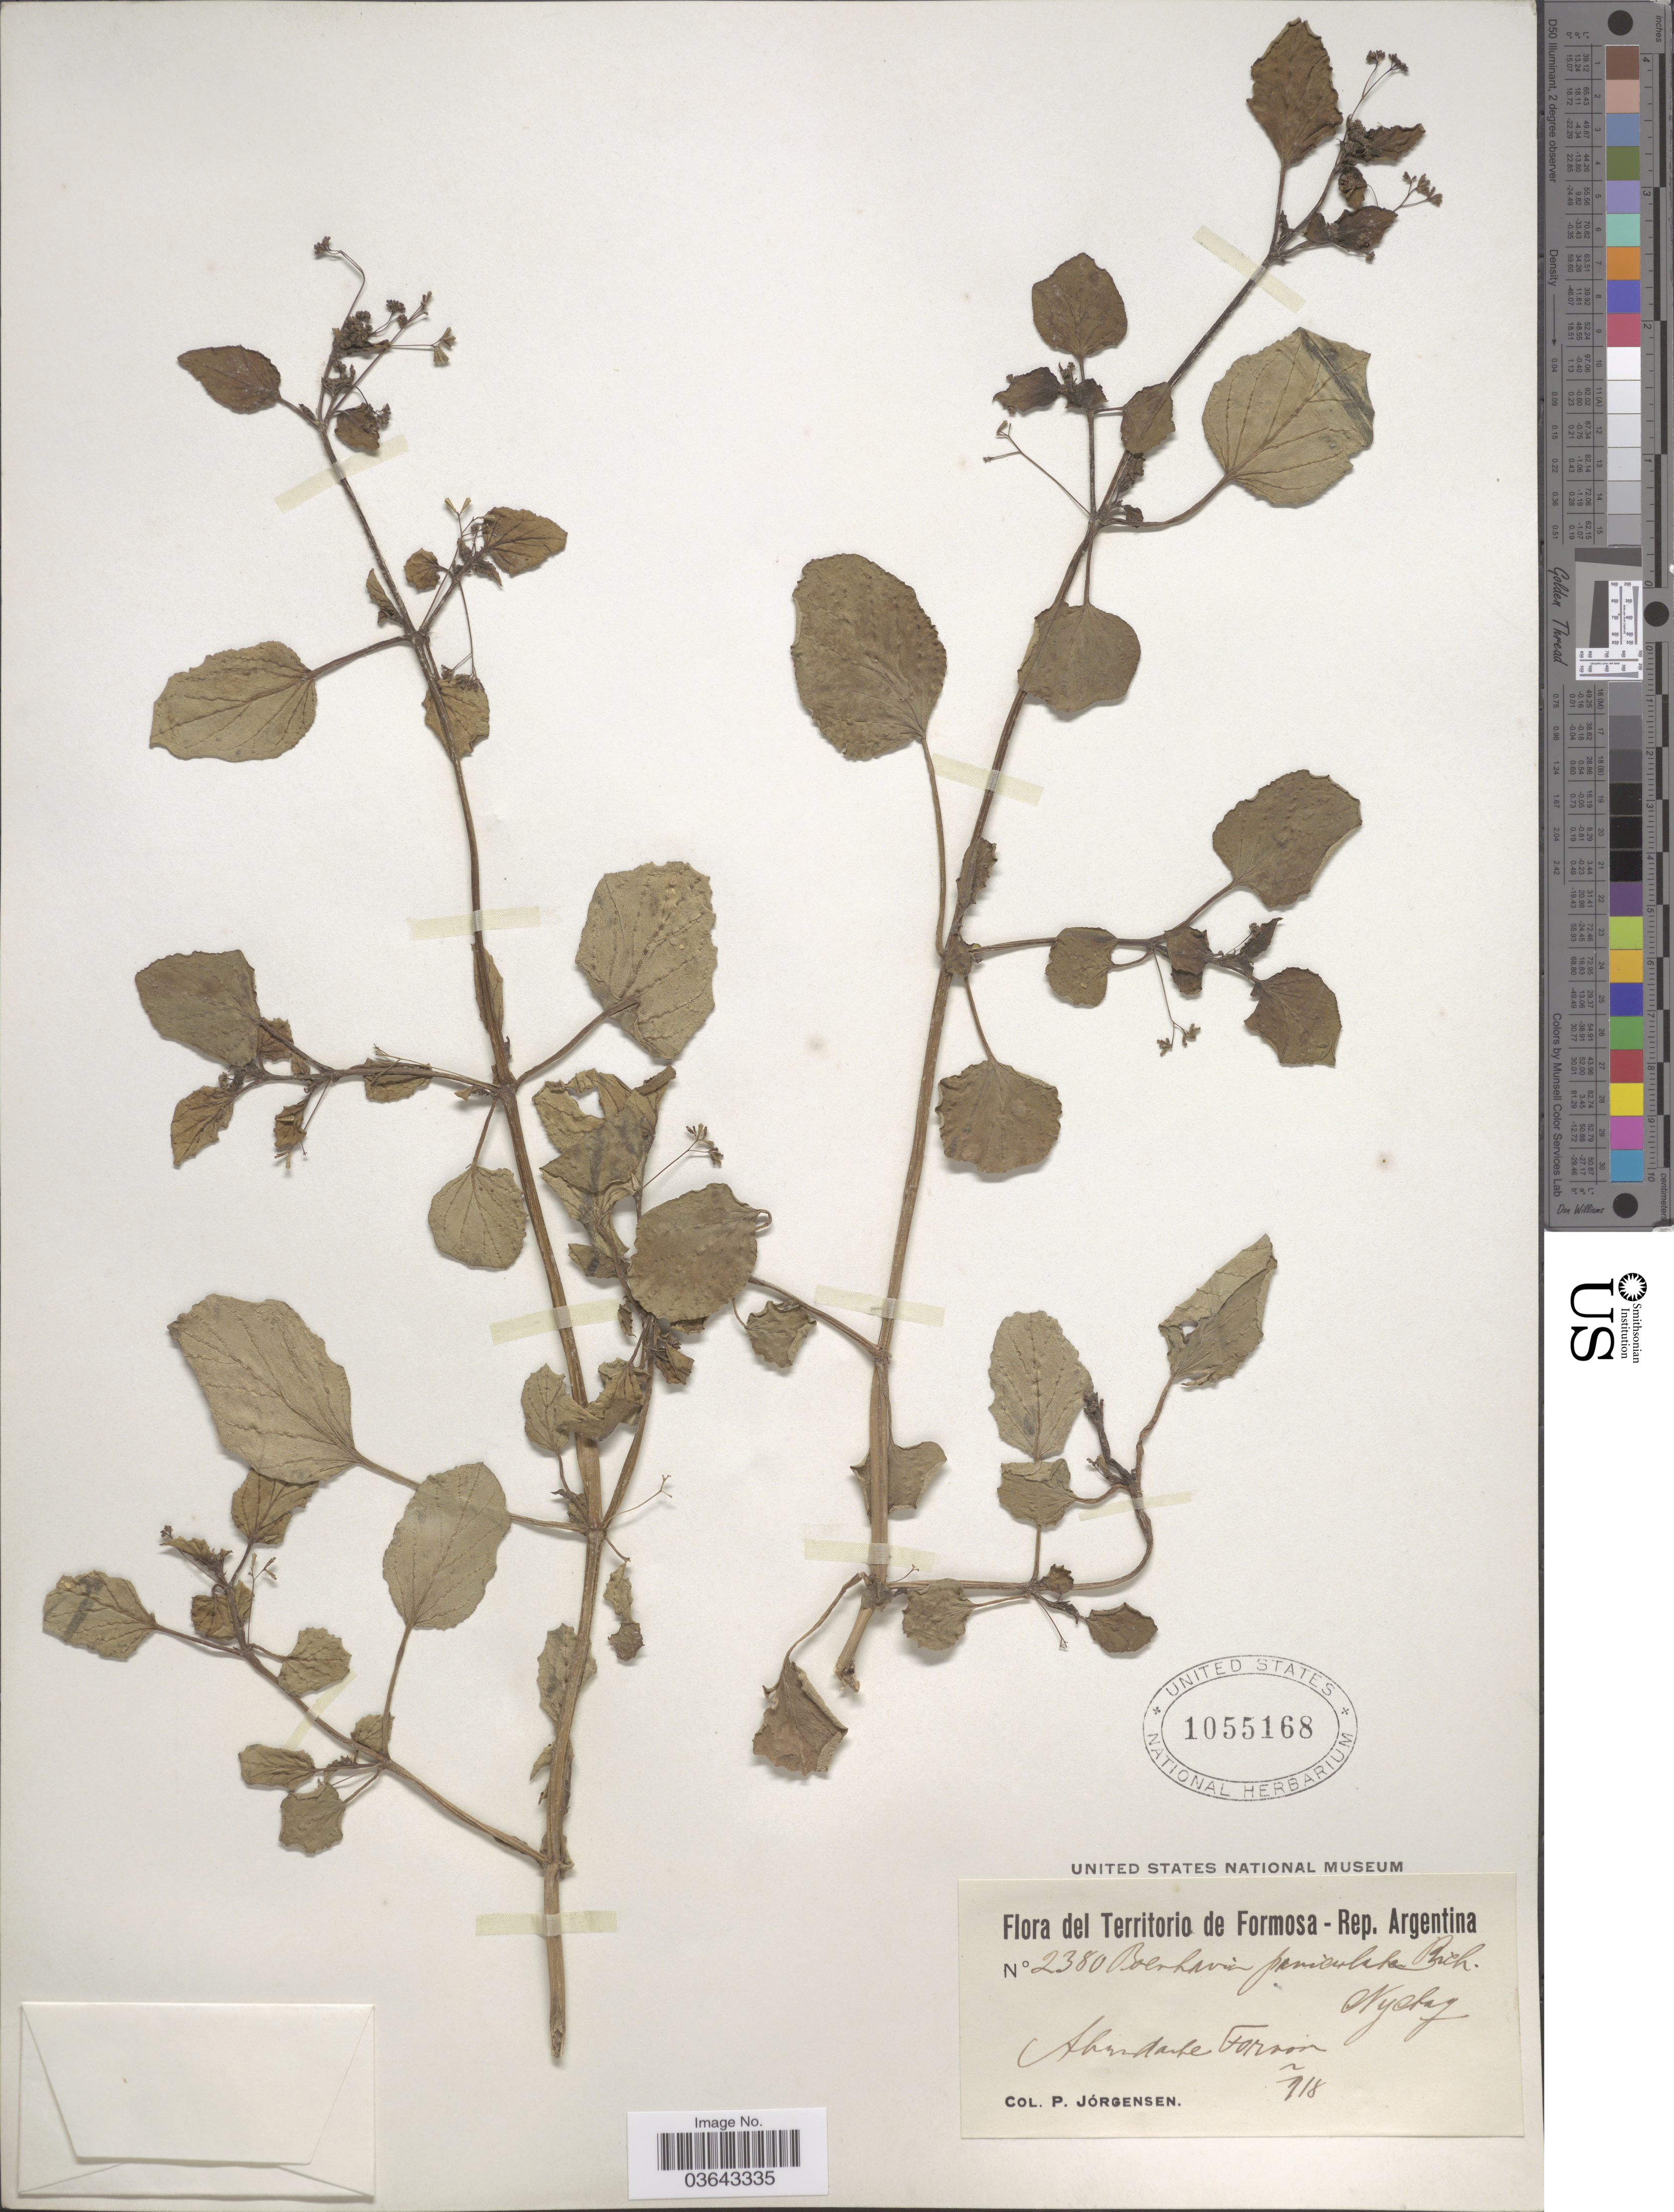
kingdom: Plantae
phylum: Tracheophyta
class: Magnoliopsida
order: Caryophyllales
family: Nyctaginaceae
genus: Boerhavia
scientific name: Boerhavia diffusa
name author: L.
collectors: P. Jörgensen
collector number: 2380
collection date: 1918-02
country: Argentina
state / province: Formosa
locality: Abundante Formosa.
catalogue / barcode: US 1055168